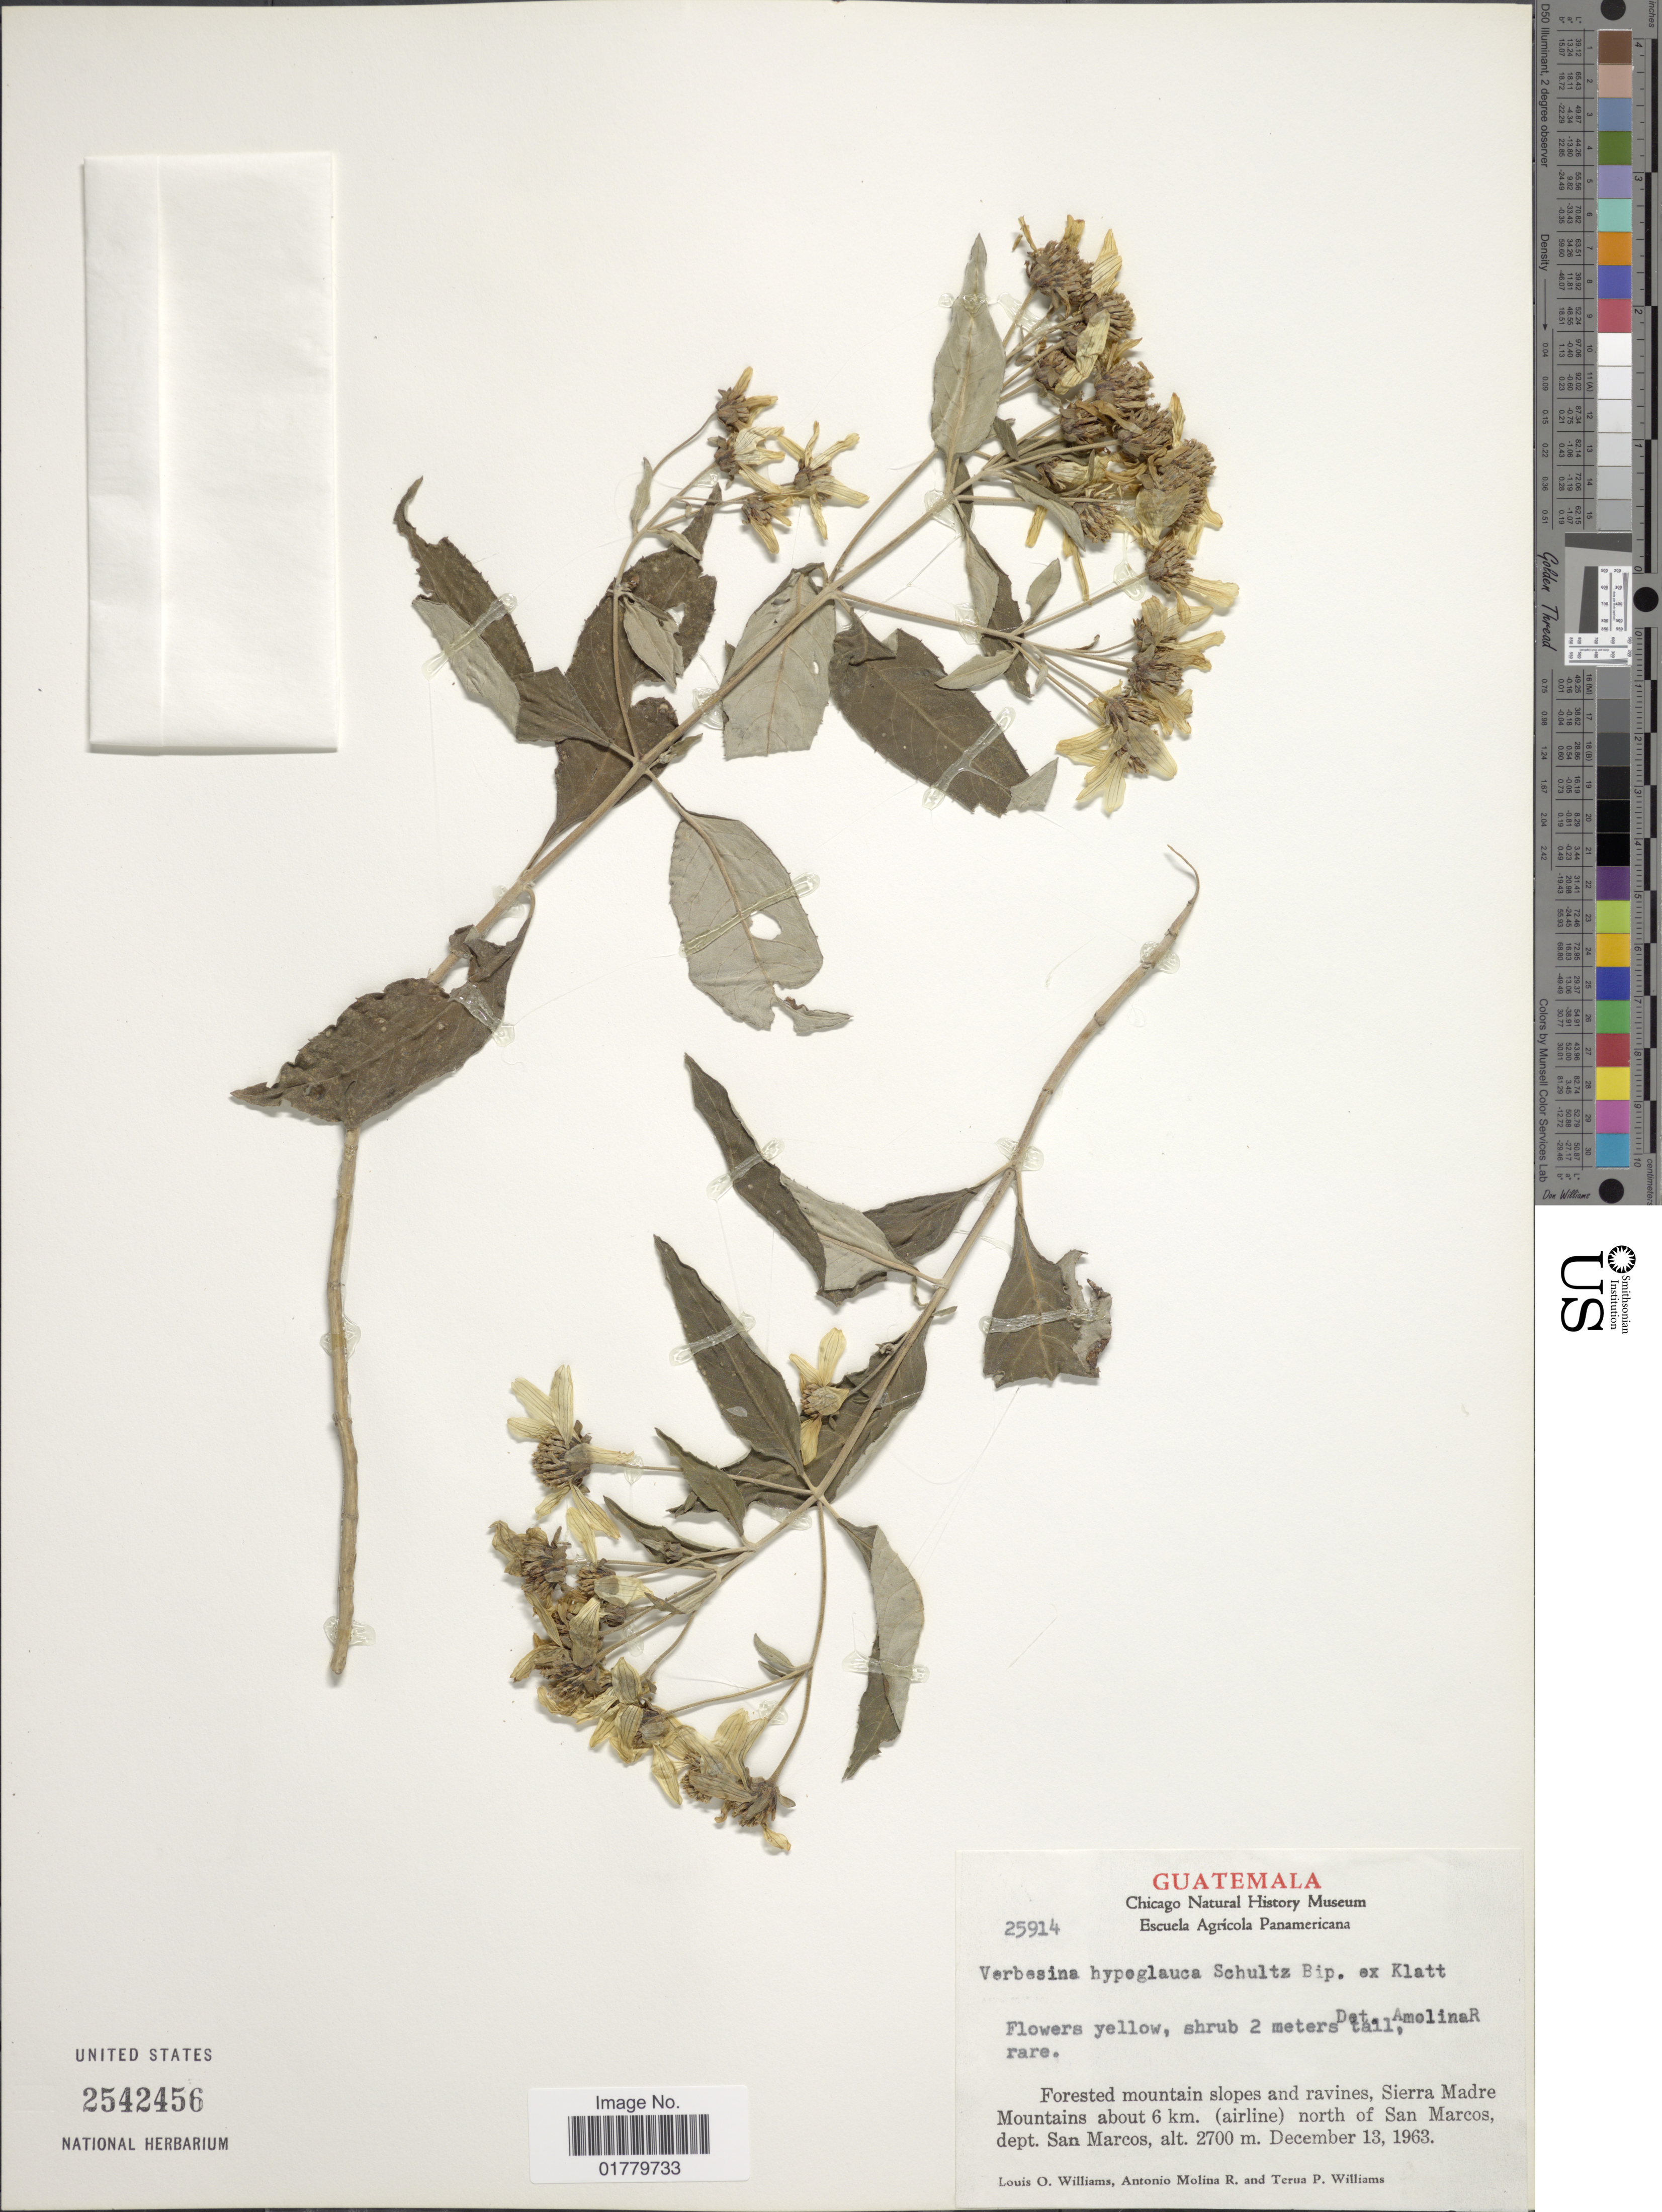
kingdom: Plantae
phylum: Tracheophyta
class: Magnoliopsida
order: Asterales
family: Asteraceae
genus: Verbesina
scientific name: Verbesina hypoglauca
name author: Sch. Bip. ex Klatt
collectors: L. O. Williams, A. Molina R. & T. P. Williams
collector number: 25914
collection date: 1963-12-13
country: Guatemala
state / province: San Marcos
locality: Forested mountain slopes and ravines, Sierra Madre Mountains about 6 km. (airline) north of San Marcos, dept. San Marcos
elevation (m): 2700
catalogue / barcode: US 2542456